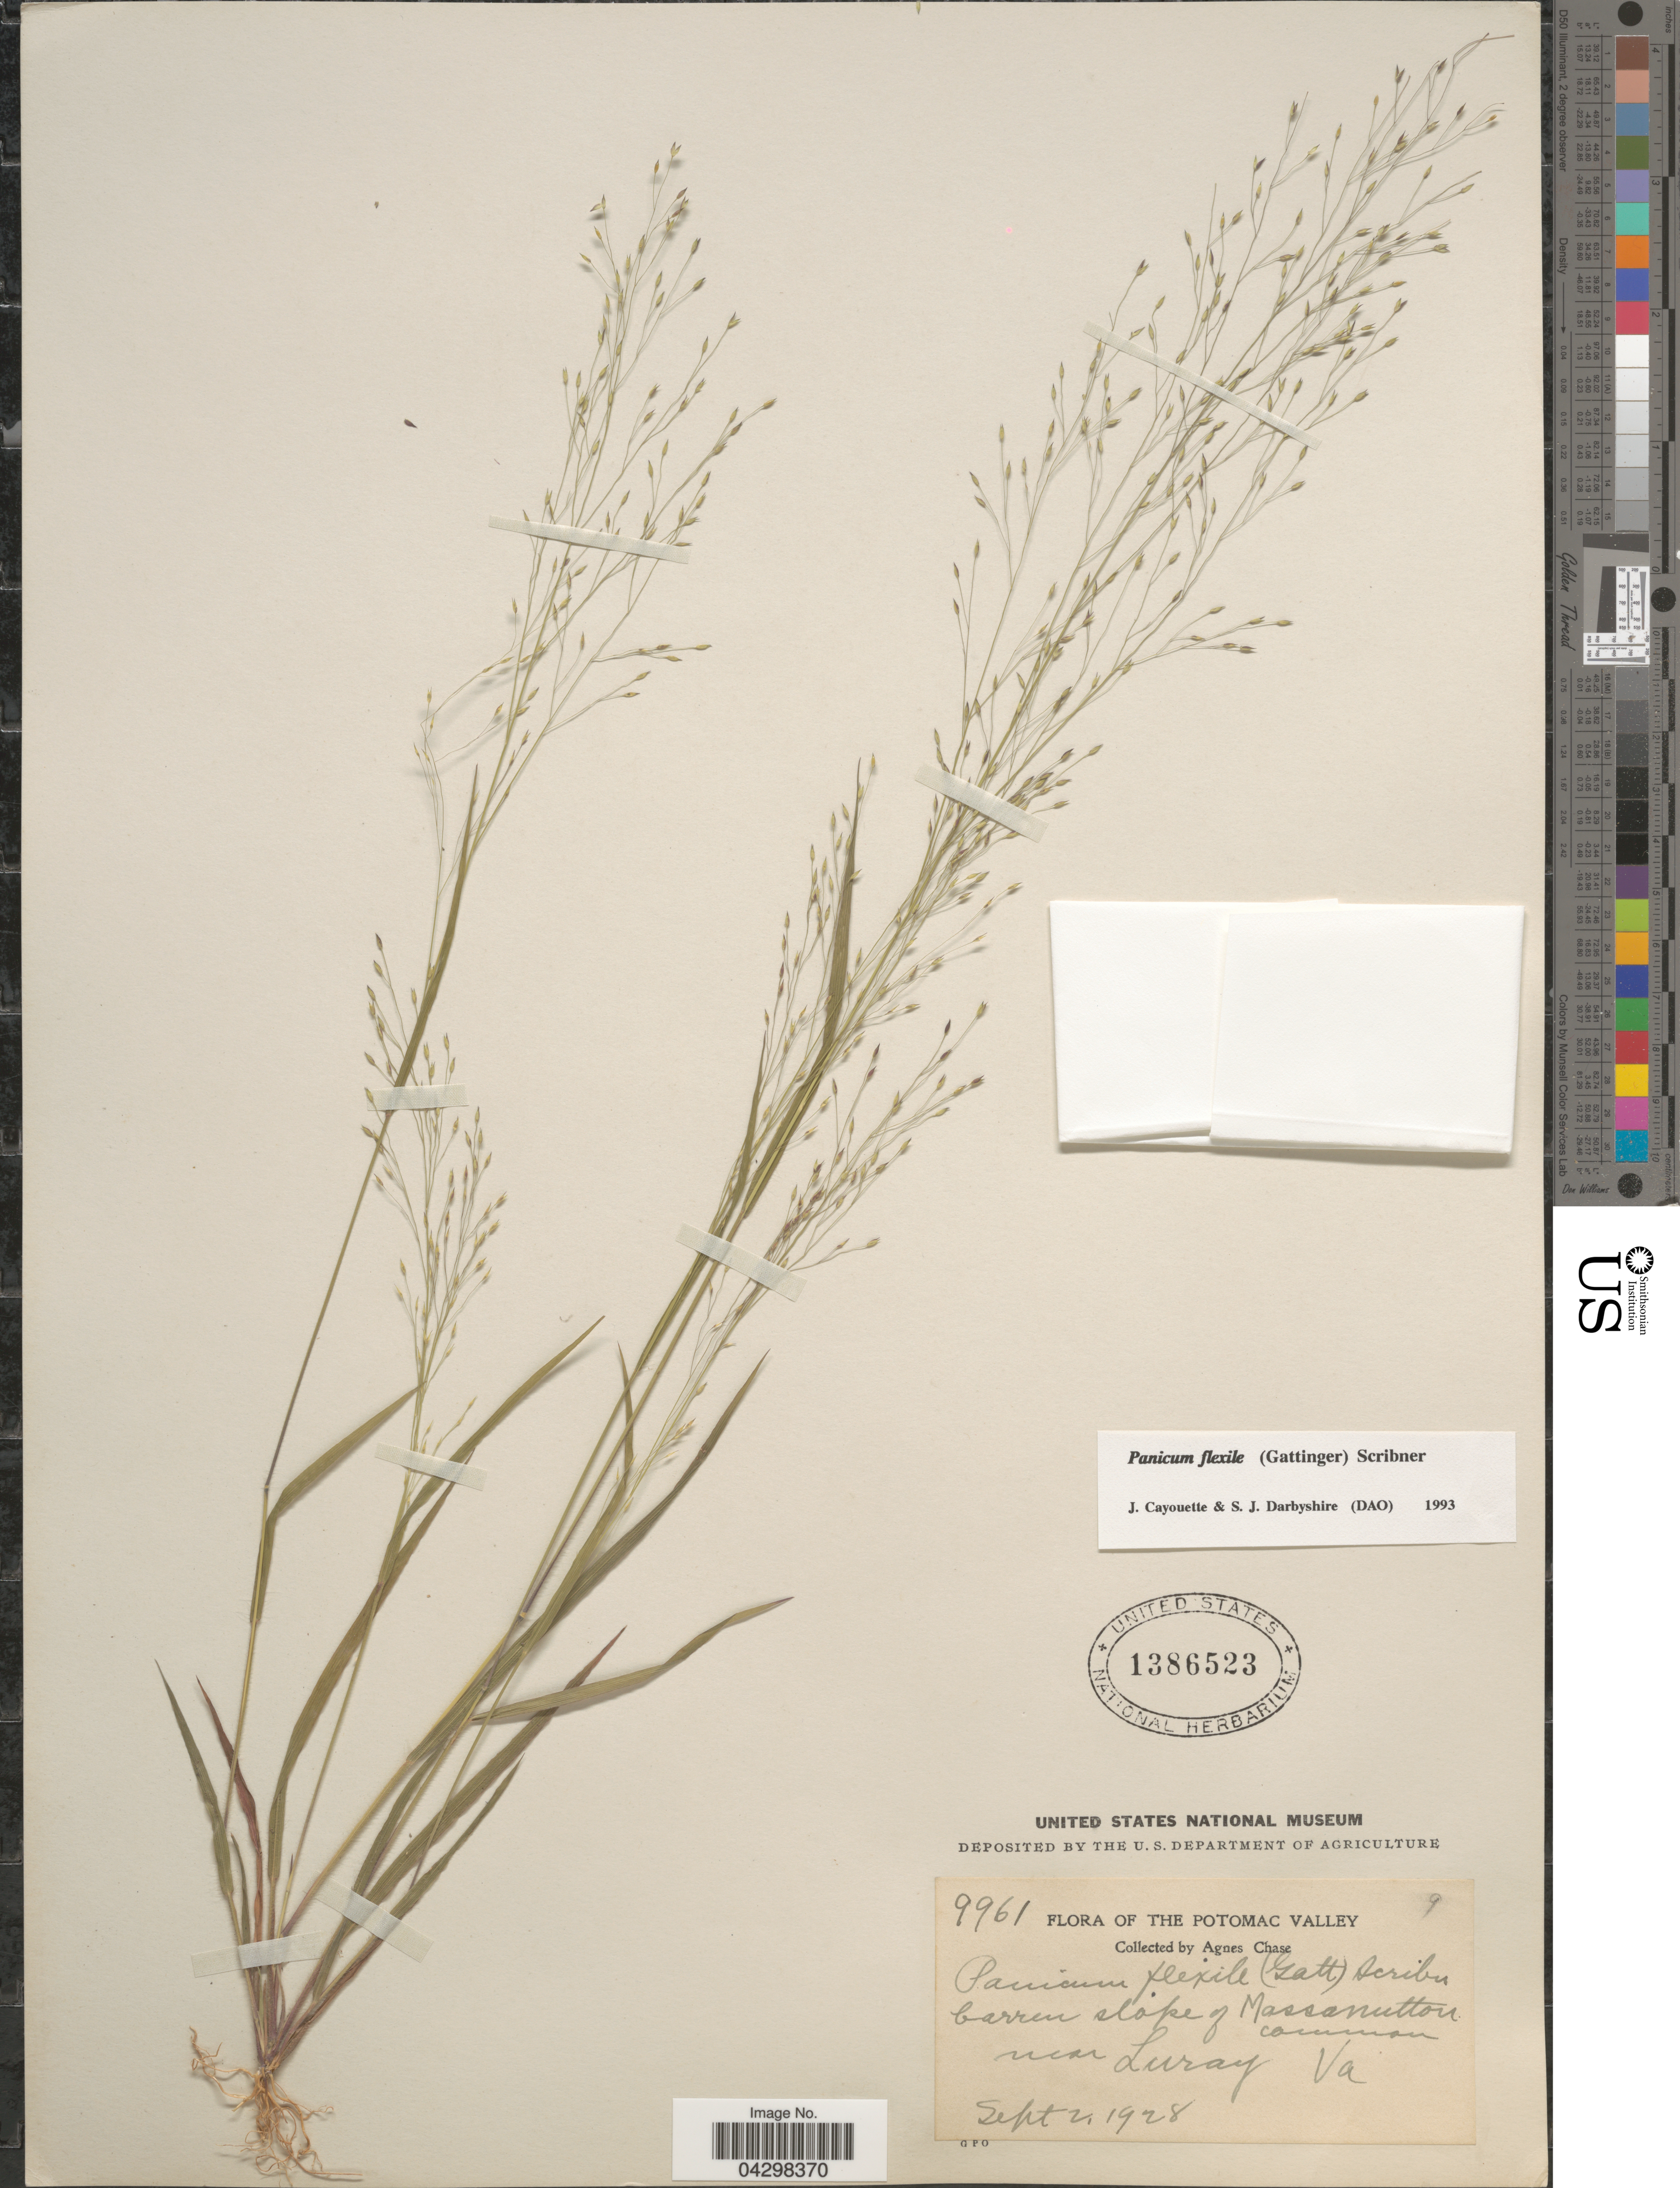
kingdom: Plantae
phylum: Tracheophyta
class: Liliopsida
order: Poales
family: Poaceae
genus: Panicum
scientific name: Panicum flexile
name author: (Gatt.) Scribn.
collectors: A. Chase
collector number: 9961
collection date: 1928-09-02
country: United States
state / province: Virginia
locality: The Potomac Valley. Barren slope of Massanutton near Luray.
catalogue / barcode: US 1386523